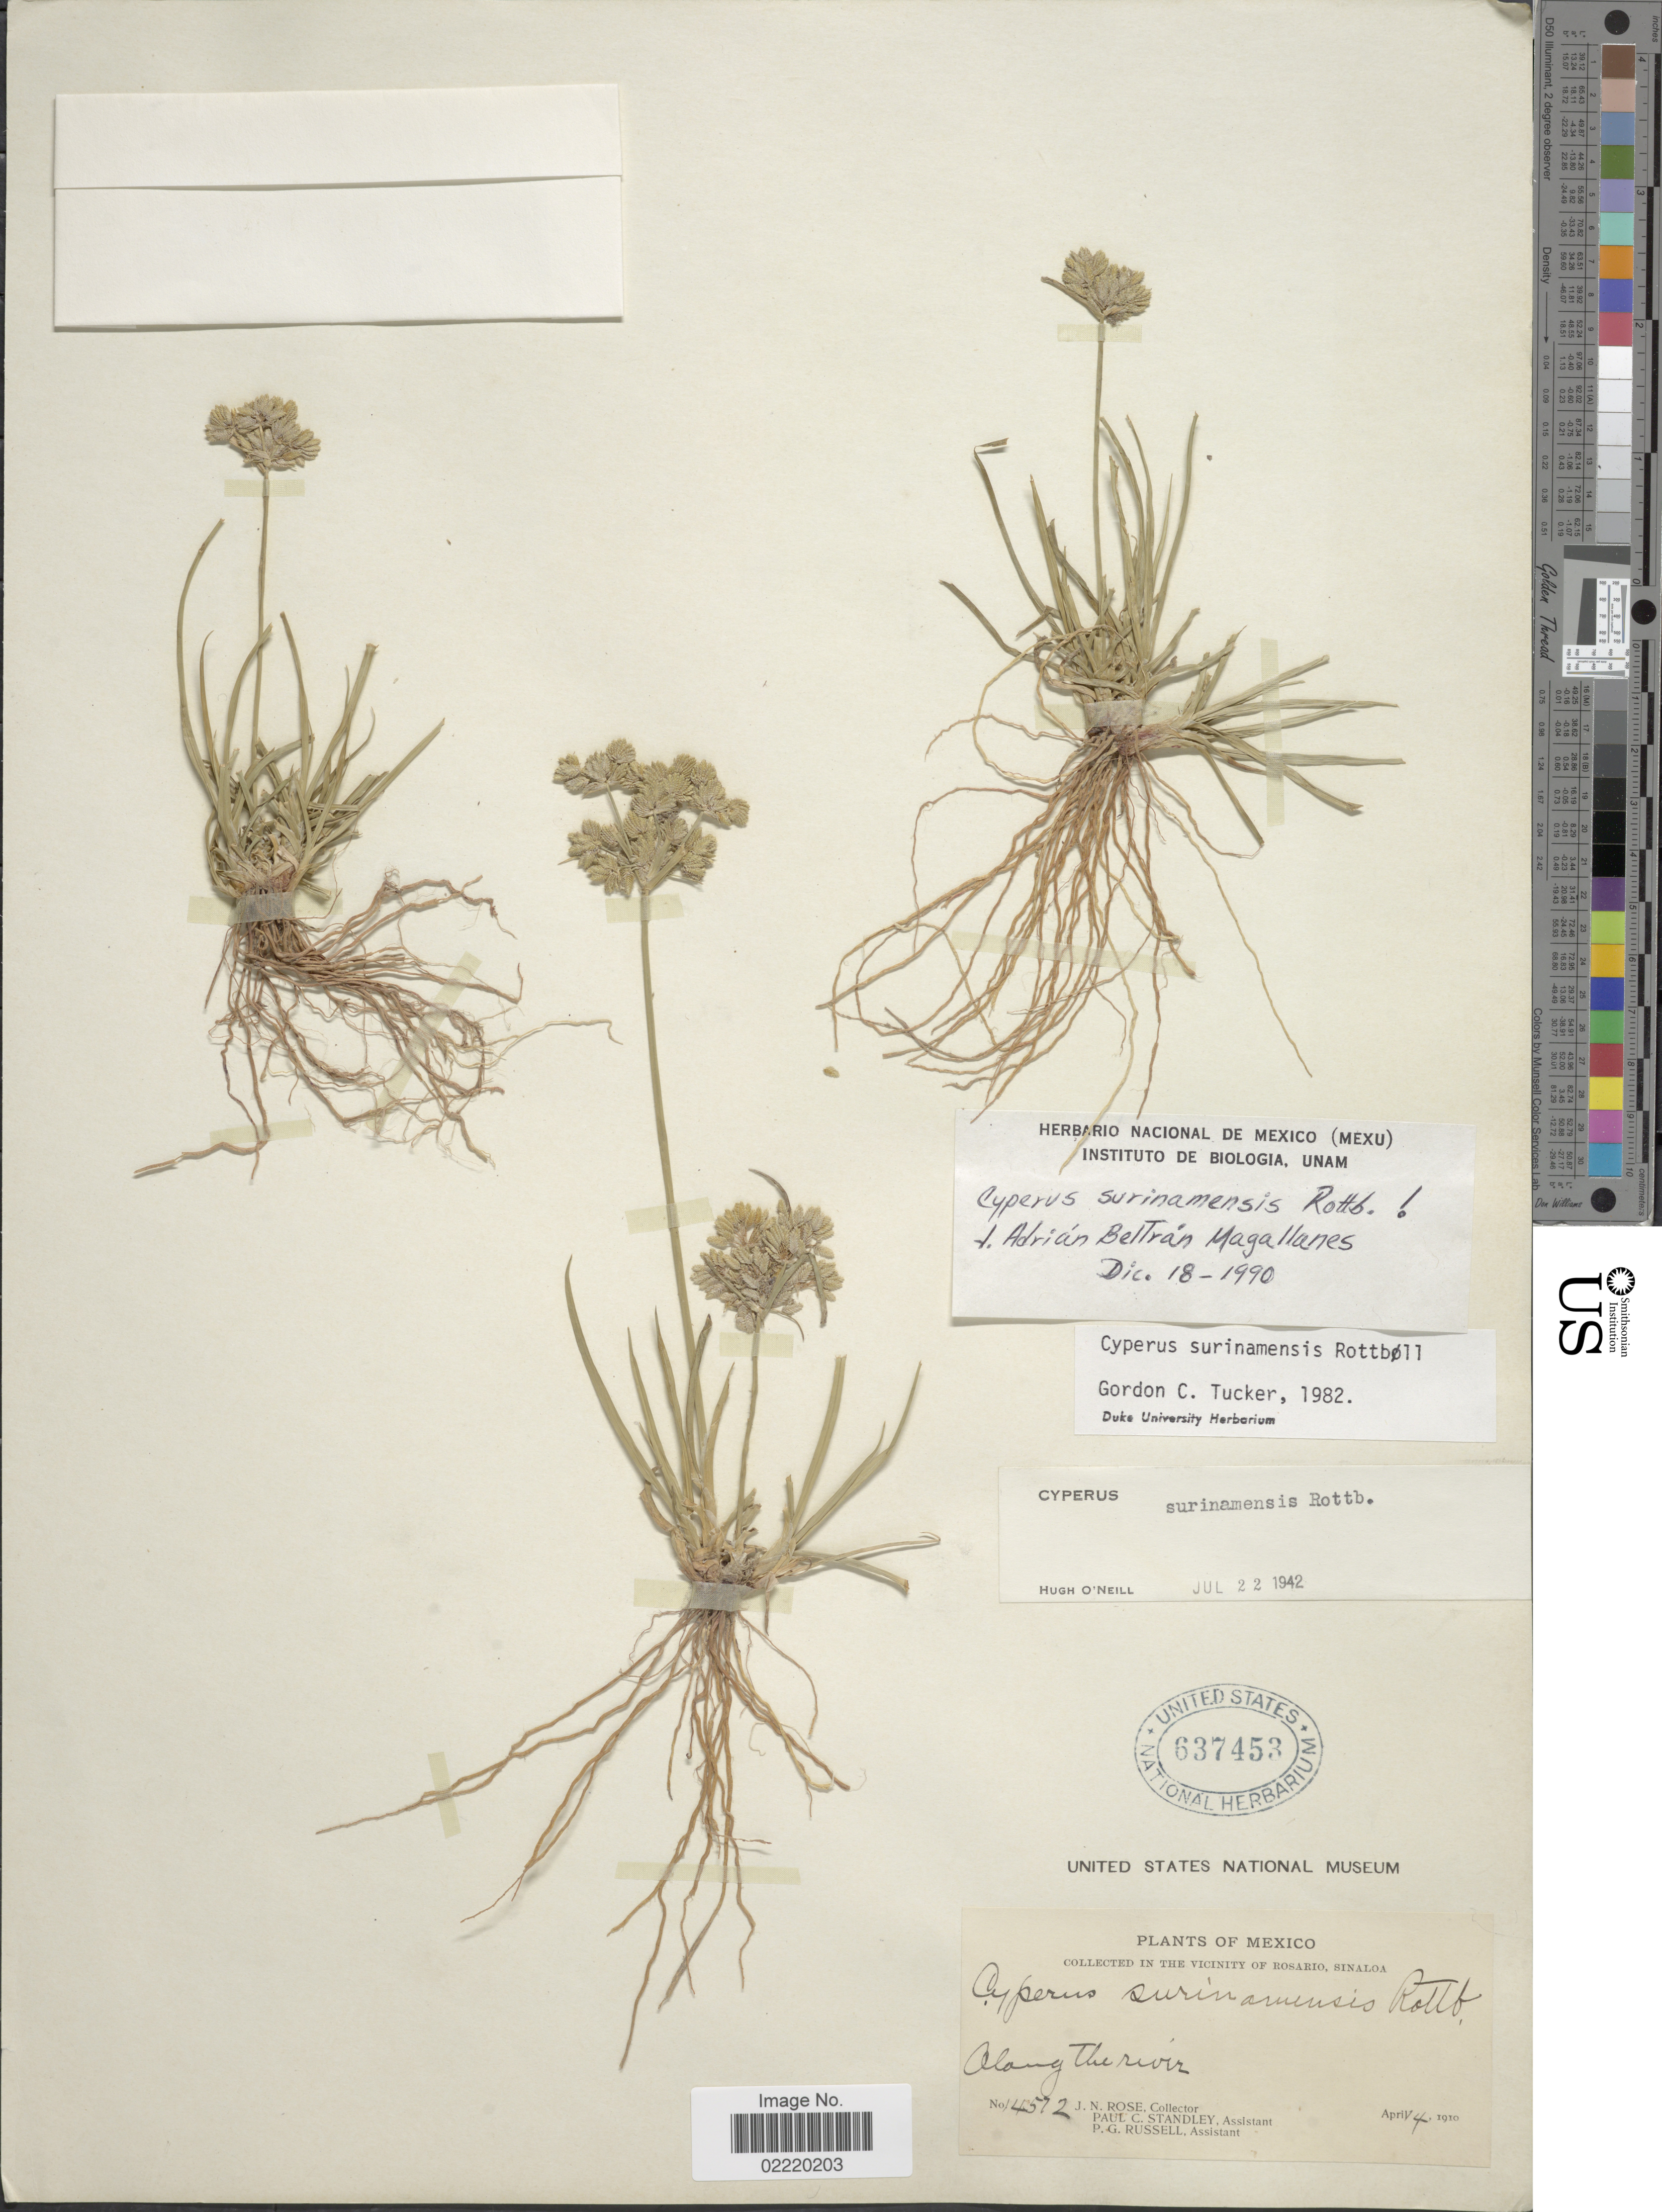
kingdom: Plantae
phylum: Tracheophyta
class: Liliopsida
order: Poales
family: Cyperaceae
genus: Cyperus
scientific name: Cyperus surinamensis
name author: Rottb.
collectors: J. N. Rose, P. C. Standley & P. G. Russell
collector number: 14572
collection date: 1910-04-14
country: Mexico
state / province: Sinaloa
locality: In the vicinity of Rosario, along the river.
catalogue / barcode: US 637453